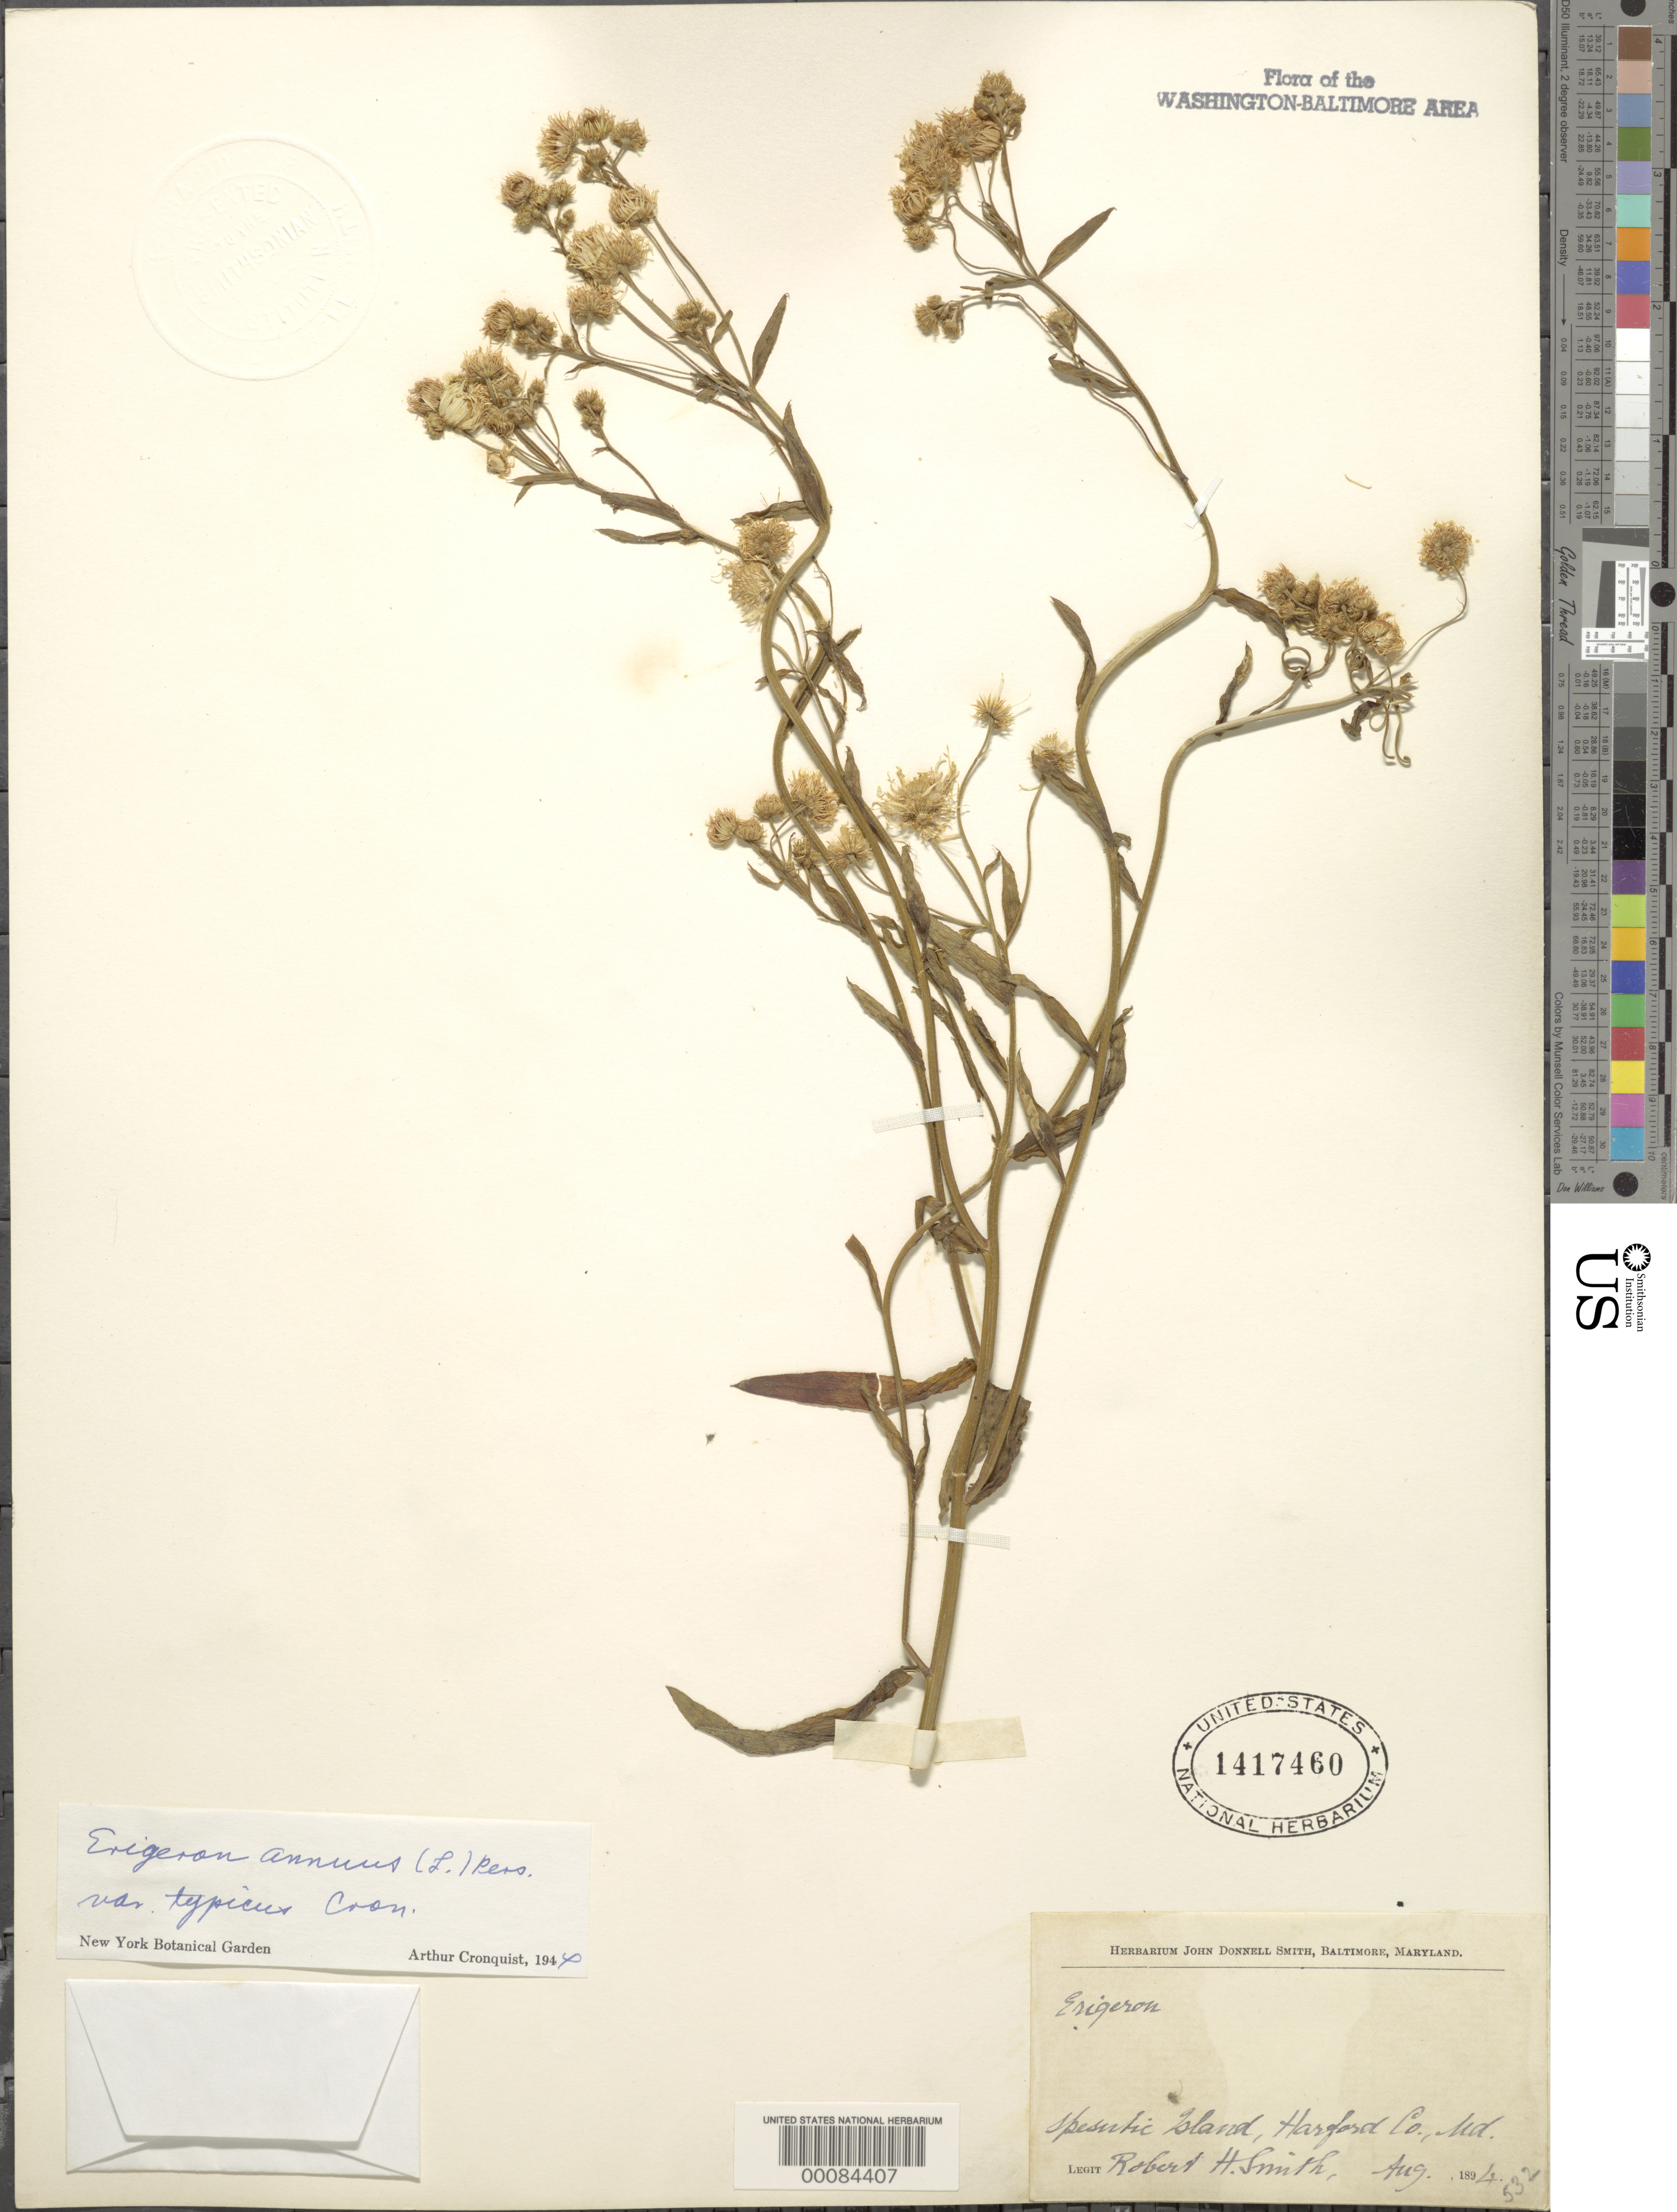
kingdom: Plantae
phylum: Tracheophyta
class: Magnoliopsida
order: Asterales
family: Asteraceae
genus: Erigeron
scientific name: Erigeron annuus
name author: (L.) Pers.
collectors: R. H. Smith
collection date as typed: Aug 1894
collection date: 1894-08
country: United States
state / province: Maryland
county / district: Harford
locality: Spesutie Island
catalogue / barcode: US 141460